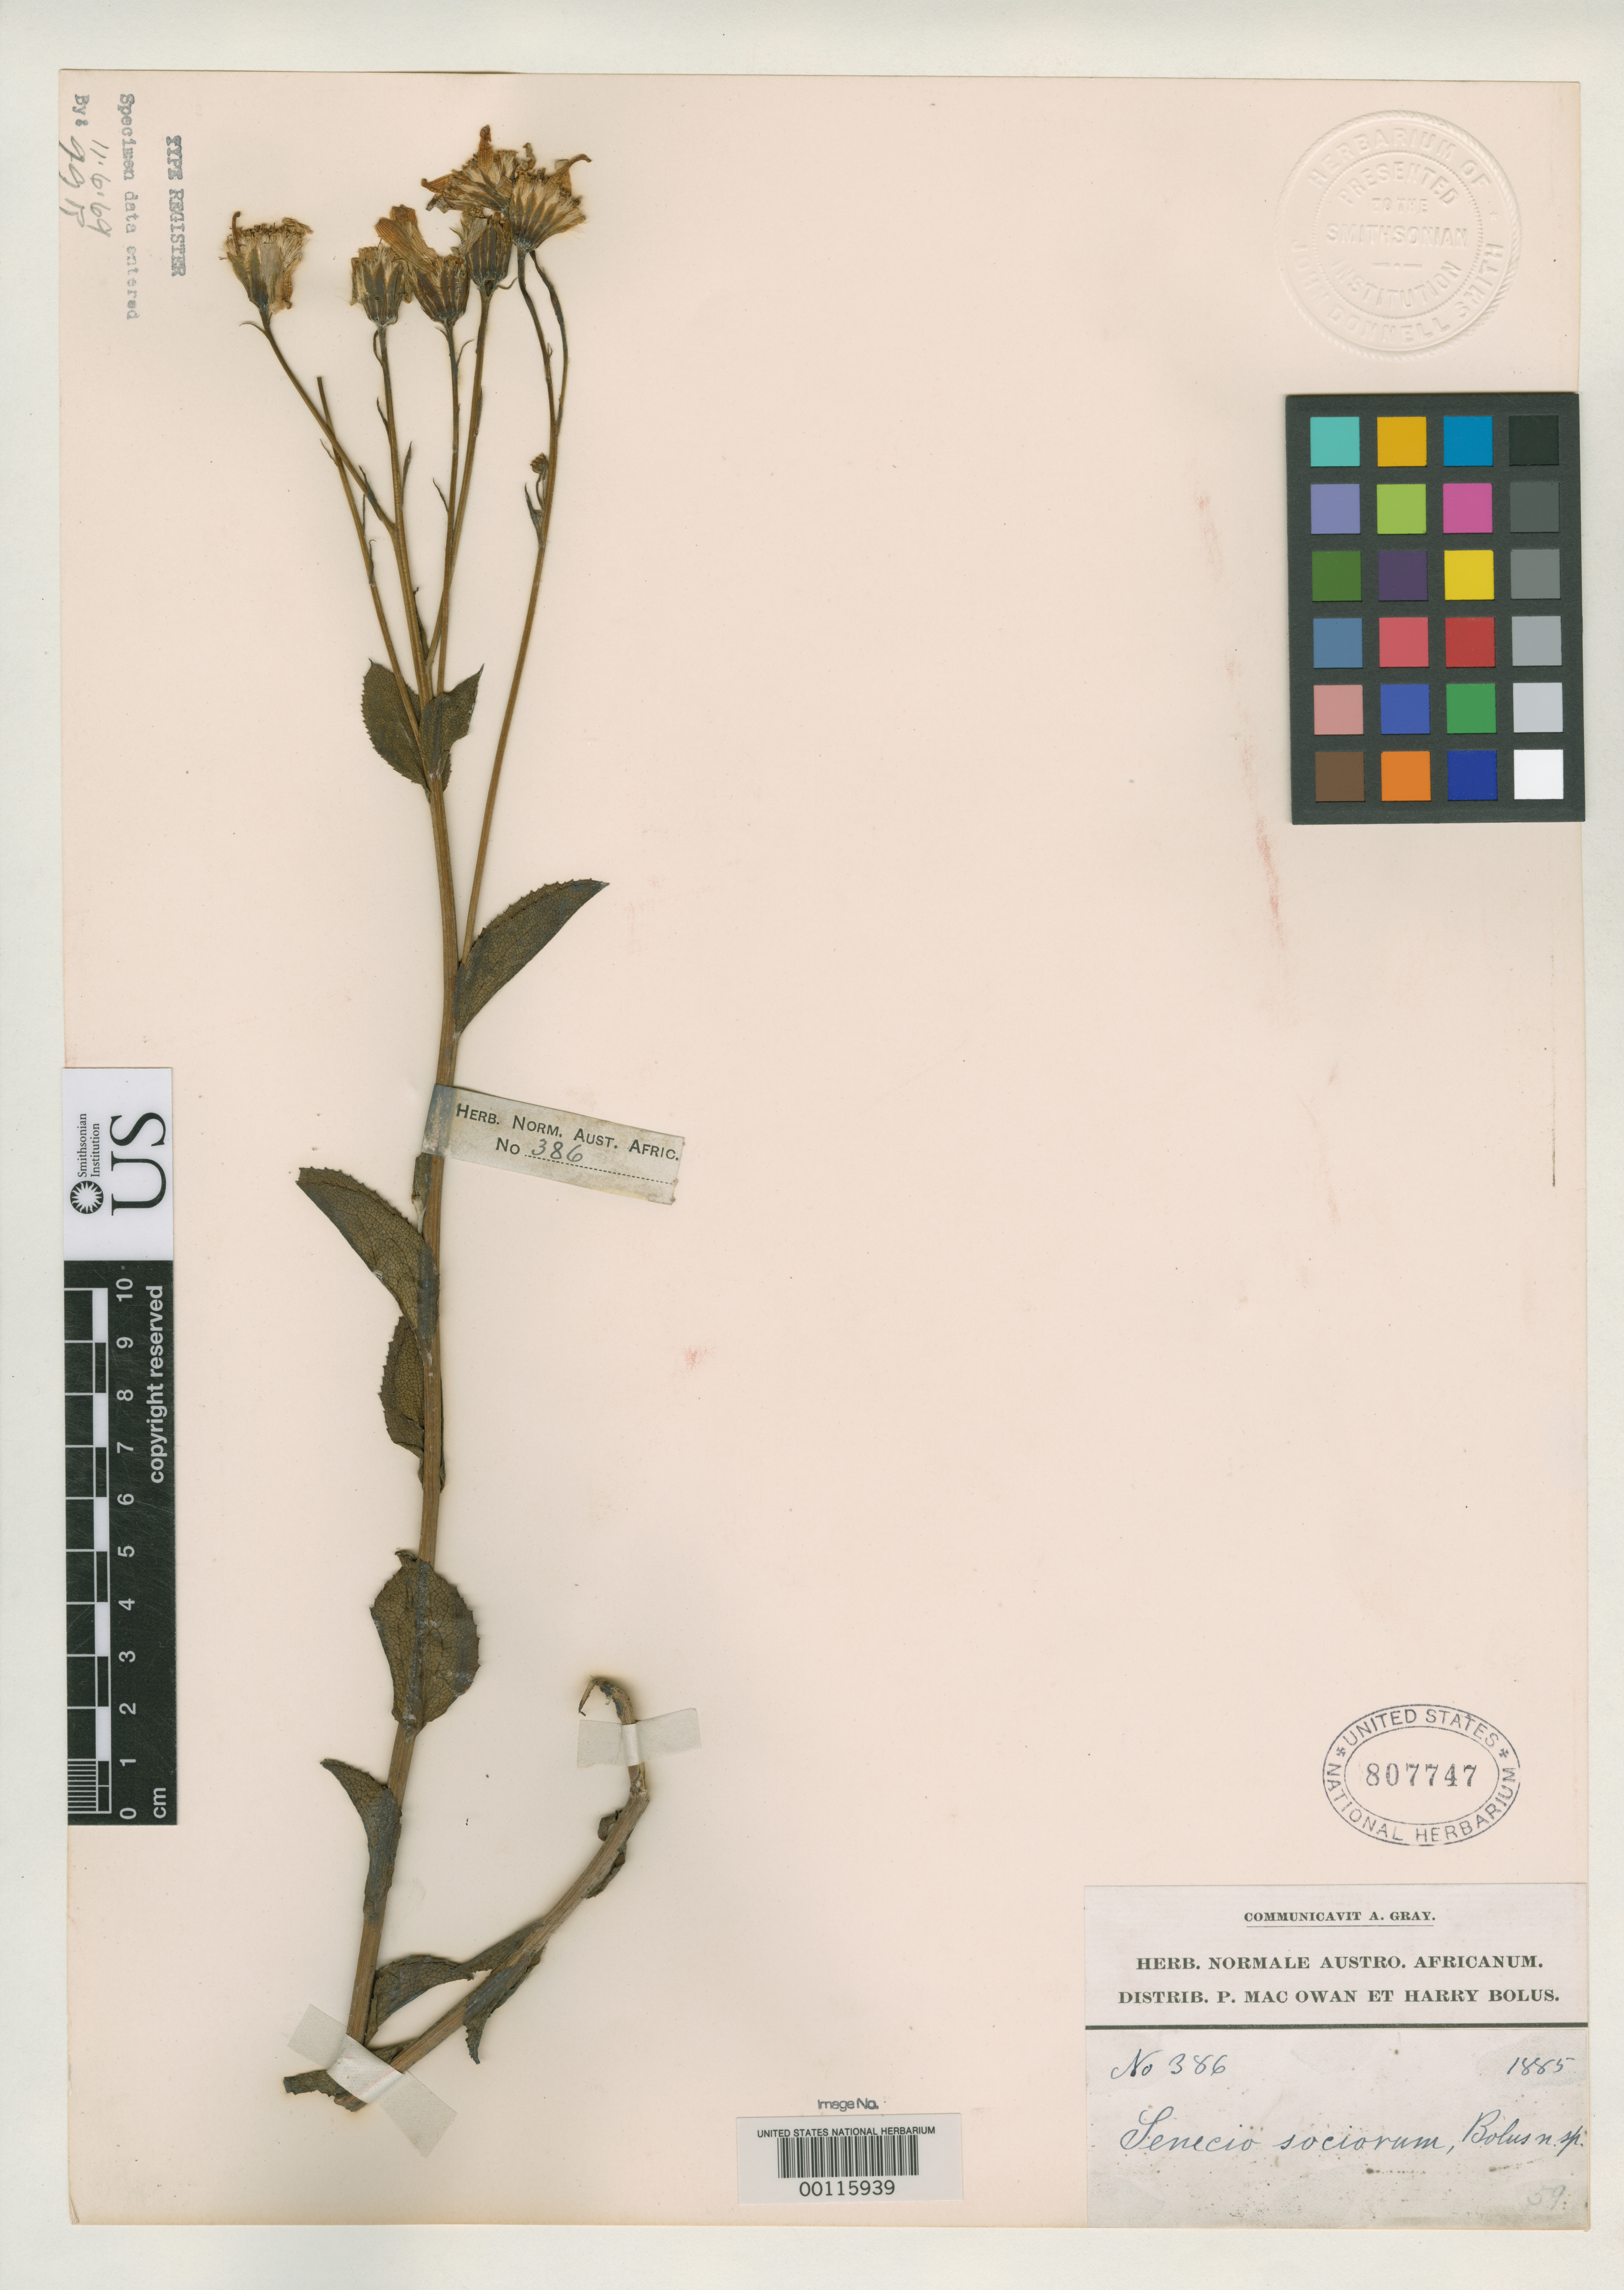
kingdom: Plantae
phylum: Tracheophyta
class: Magnoliopsida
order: Asterales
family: Asteraceae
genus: Senecio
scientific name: Senecio sociorum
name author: Bolus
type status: Syntype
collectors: H. Bolus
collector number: Herb. Norm. Austr.-Afr. 386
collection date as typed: Apr 1885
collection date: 1885-04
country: South Africa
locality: Mitcell's Pass.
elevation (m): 450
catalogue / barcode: US 807747